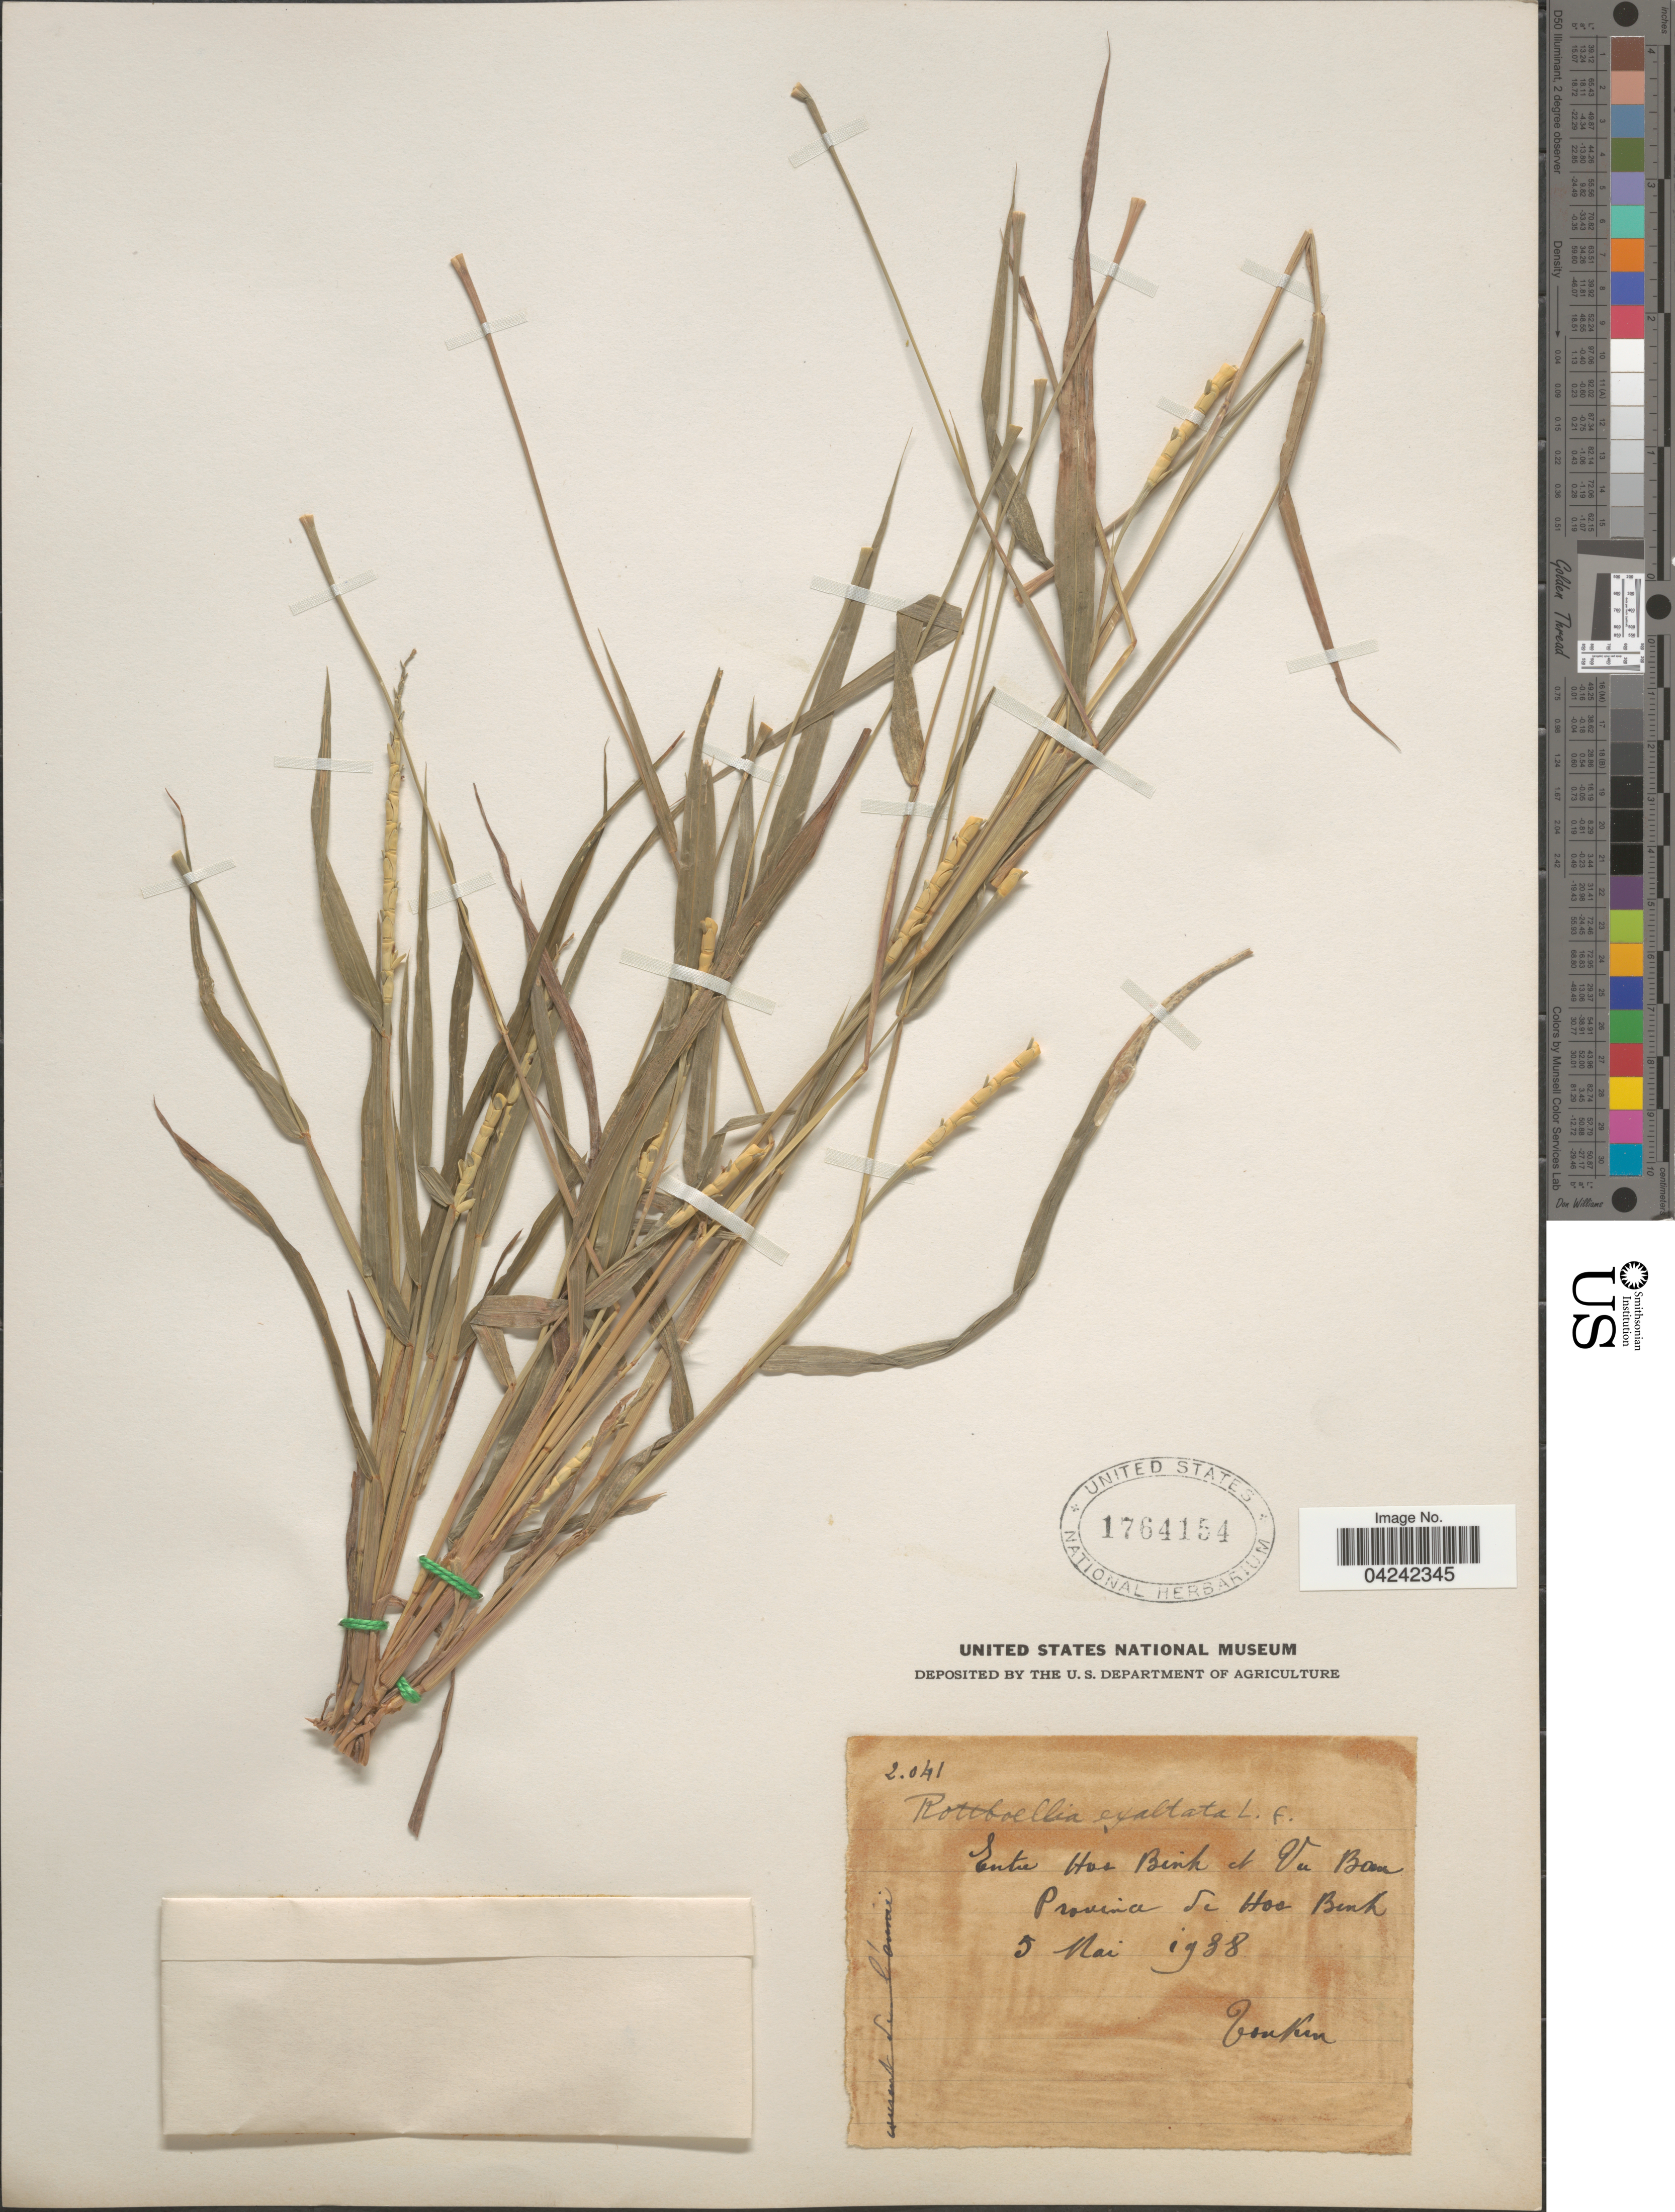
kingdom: Plantae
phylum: Tracheophyta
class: Liliopsida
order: Poales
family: Poaceae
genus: Rottboellia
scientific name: Rottboellia cochinchinensis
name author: (Lour.) Clayton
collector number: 2041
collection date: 1938-05-05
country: Vietnam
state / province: Hoa Binh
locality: Entre Hoa Binh et Vu Ban. Tonkin.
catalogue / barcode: US 1764154